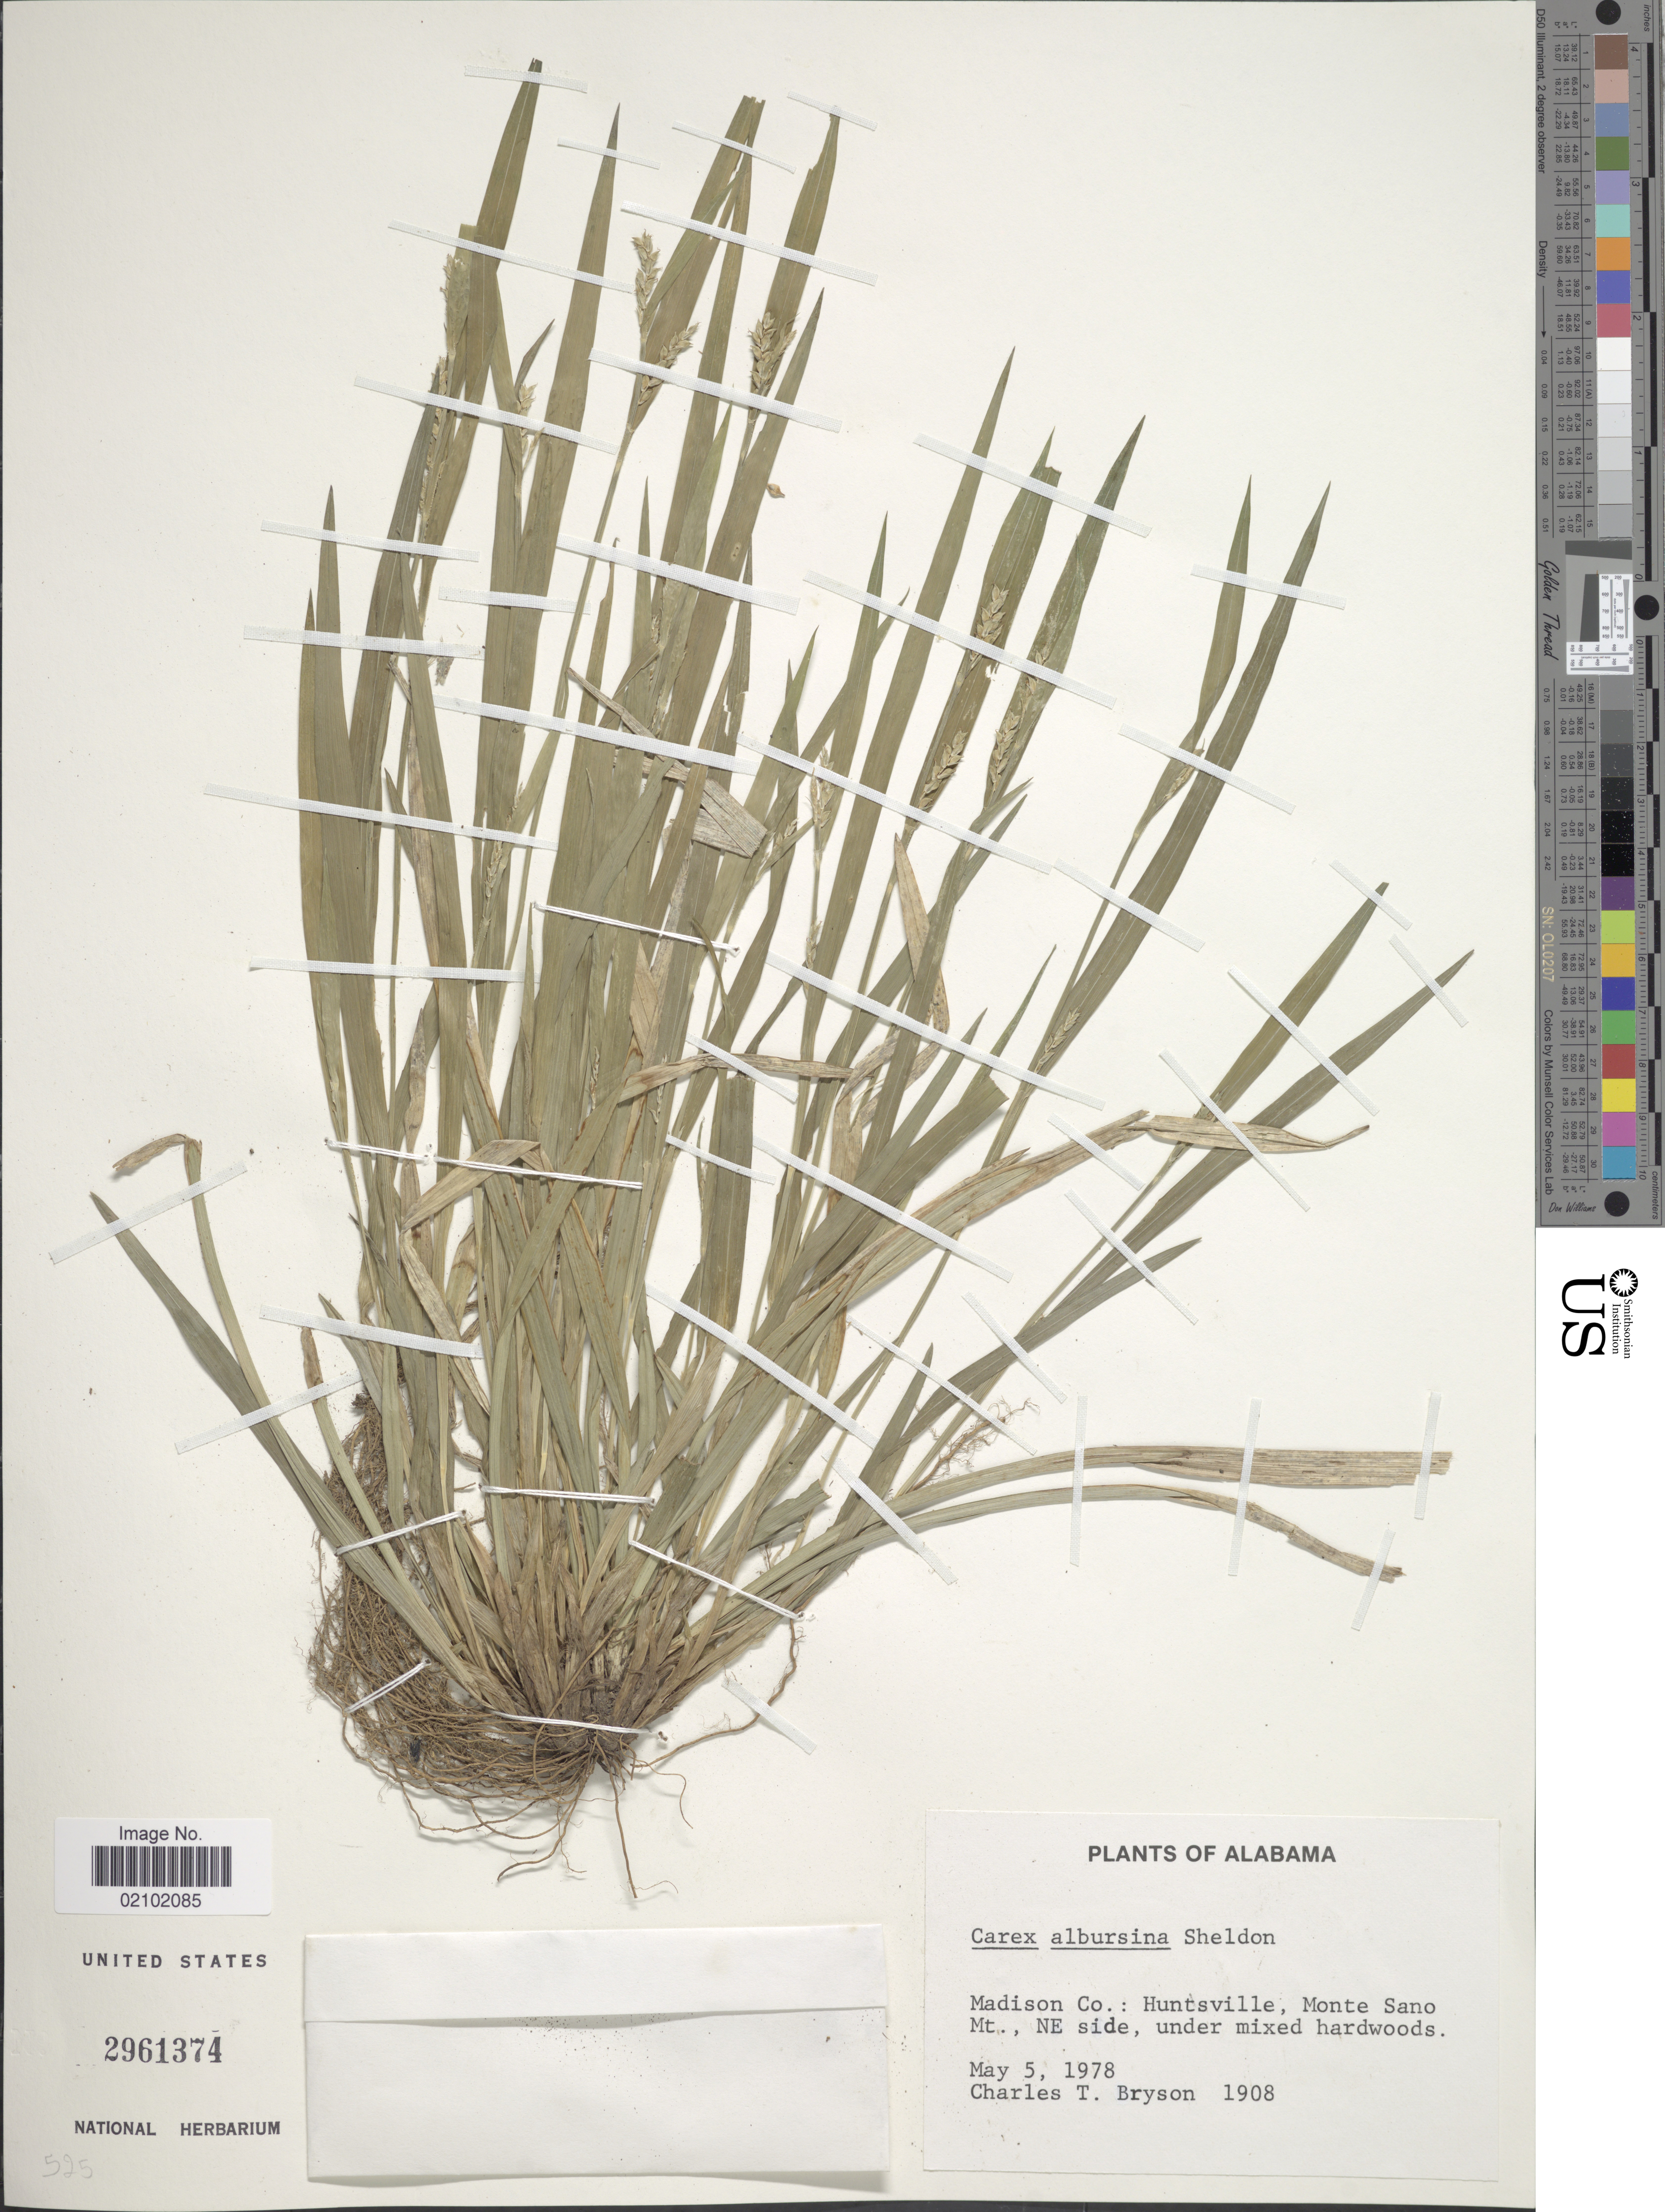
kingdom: Plantae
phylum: Tracheophyta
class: Liliopsida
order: Poales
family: Cyperaceae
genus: Carex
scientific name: Carex albursina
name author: E. Sheld.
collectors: C. Bryson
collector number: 1908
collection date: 1978-05-05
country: United States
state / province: Alabama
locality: Madison Co.: Huntsville, Monte Sano Mts., NE side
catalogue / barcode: US 2961374